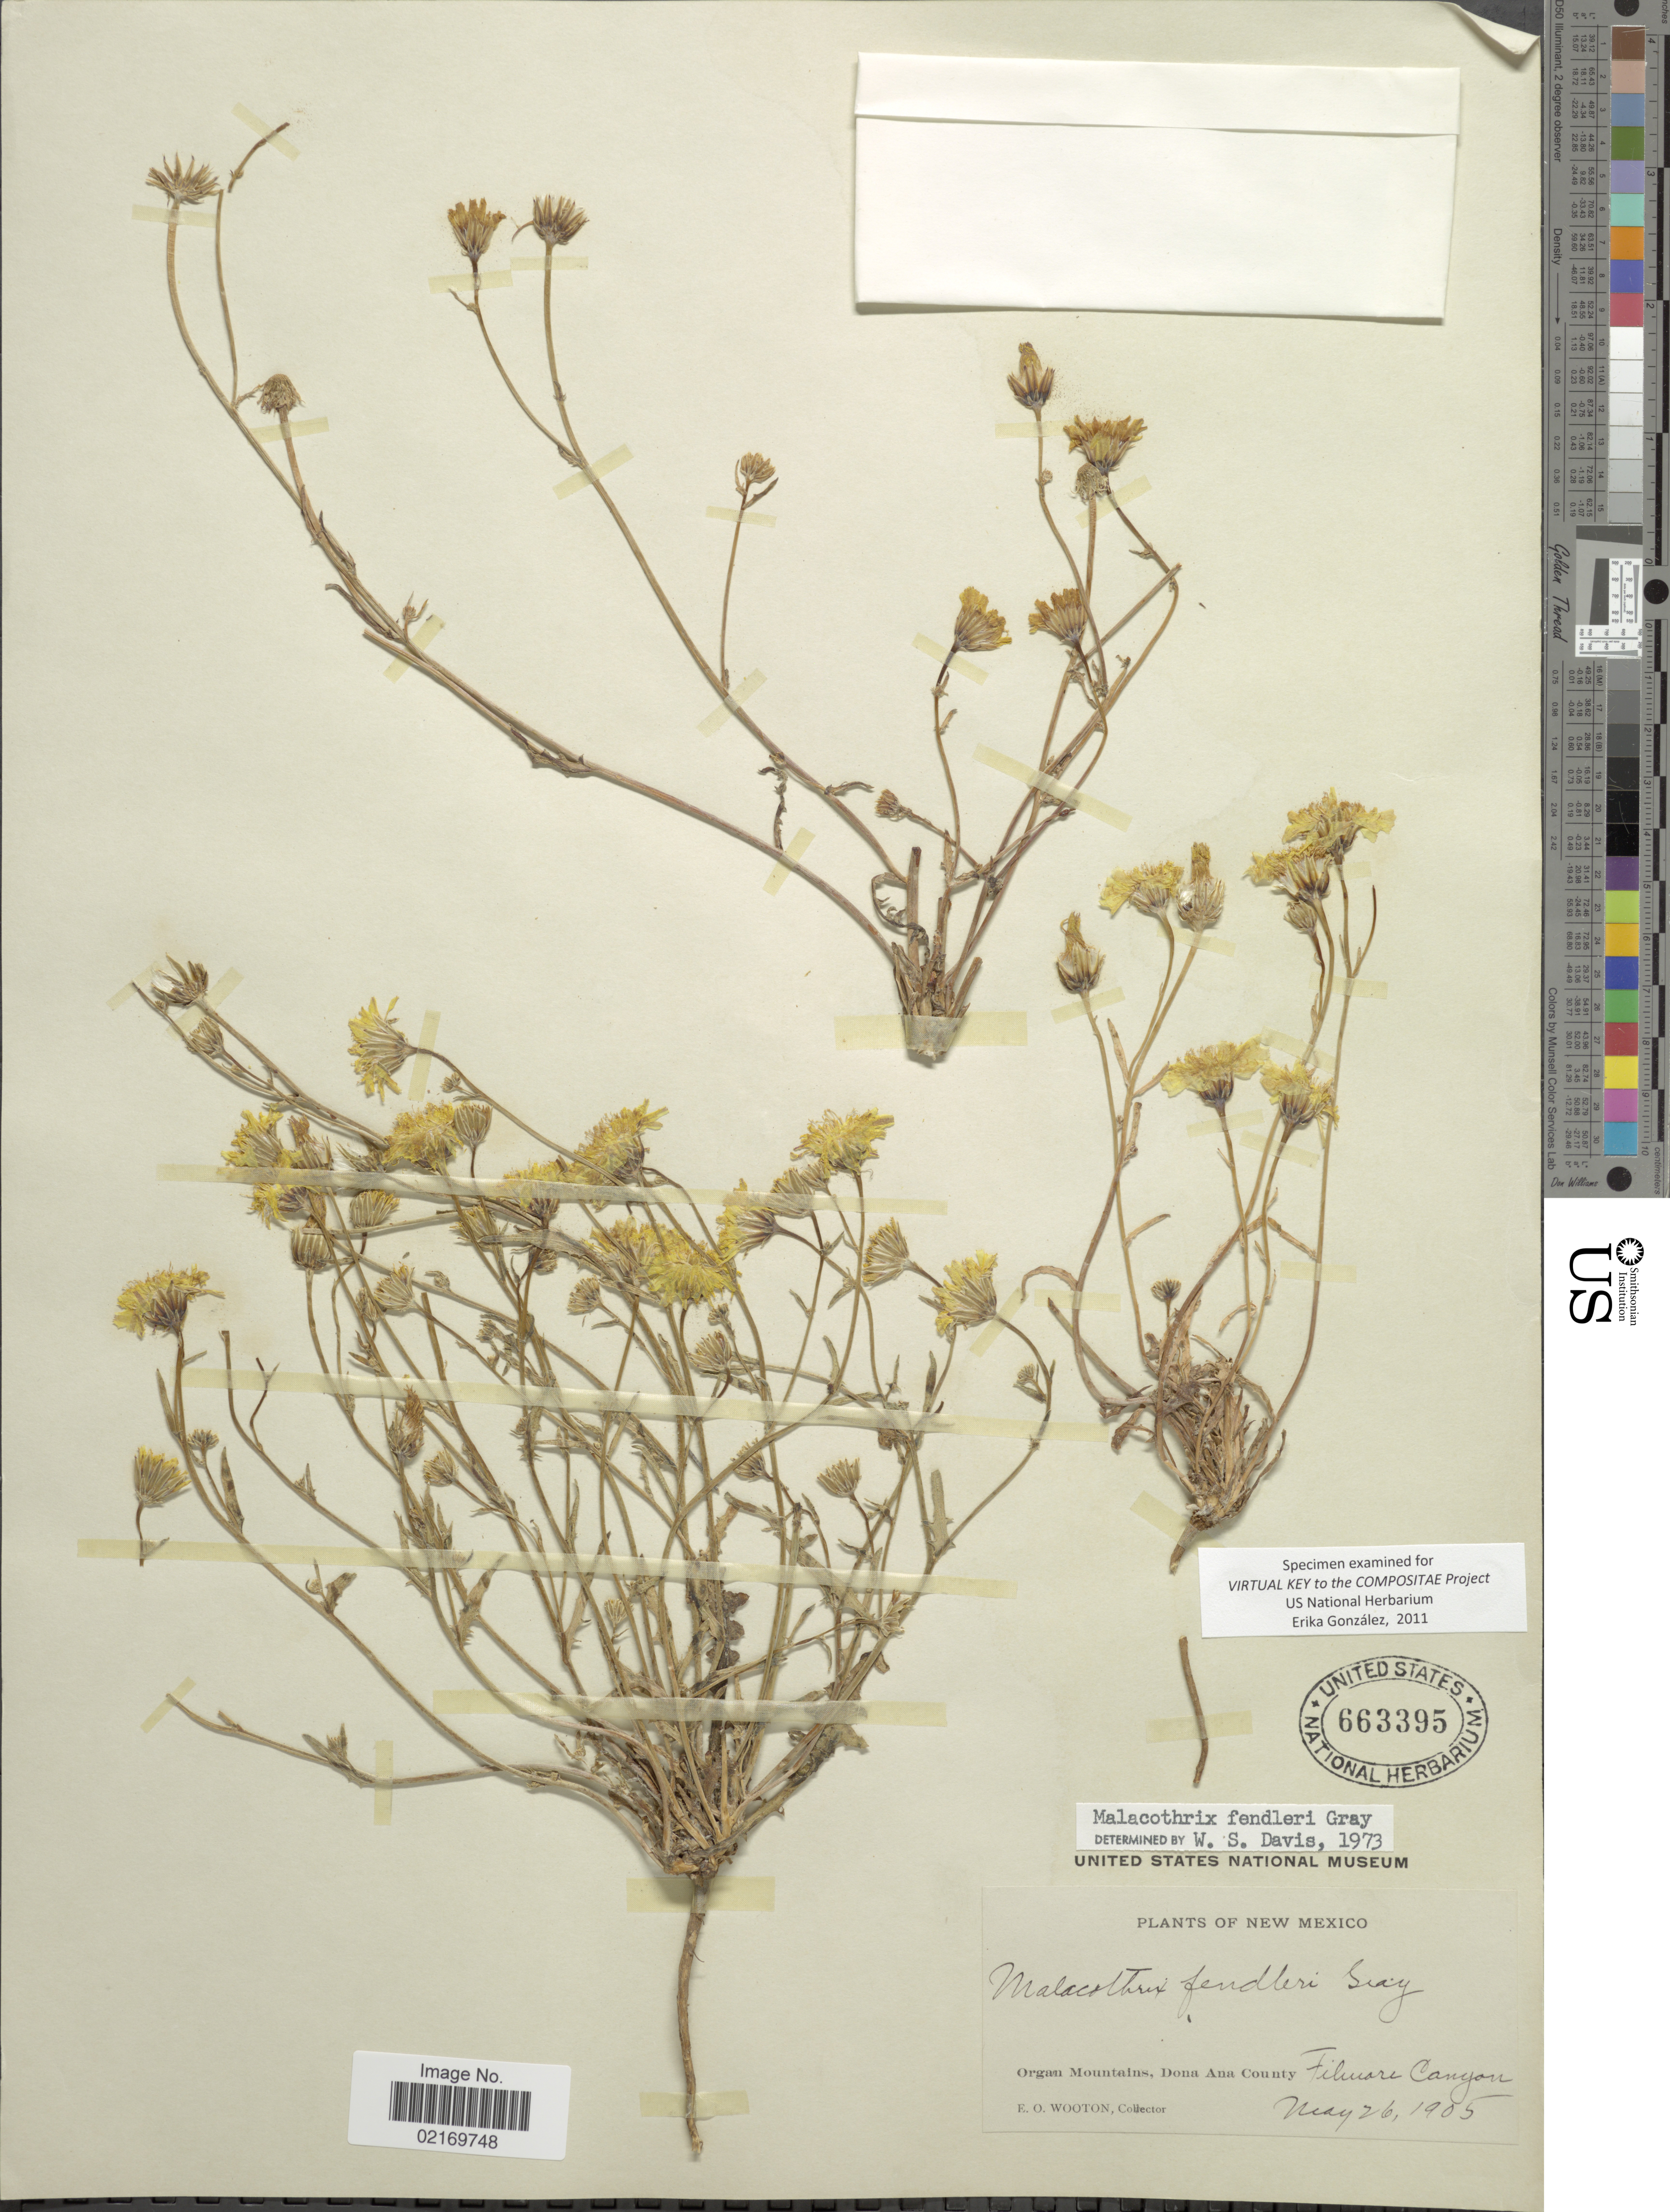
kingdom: Plantae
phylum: Tracheophyta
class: Magnoliopsida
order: Asterales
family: Asteraceae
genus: Malacothrix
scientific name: Malacothrix fendleri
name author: A. Gray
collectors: E. O. Wooton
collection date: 1905-05-26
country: United States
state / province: New Mexico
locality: Organ Mountains, Dona Ana County, Filmore Canyon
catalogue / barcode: US 663395